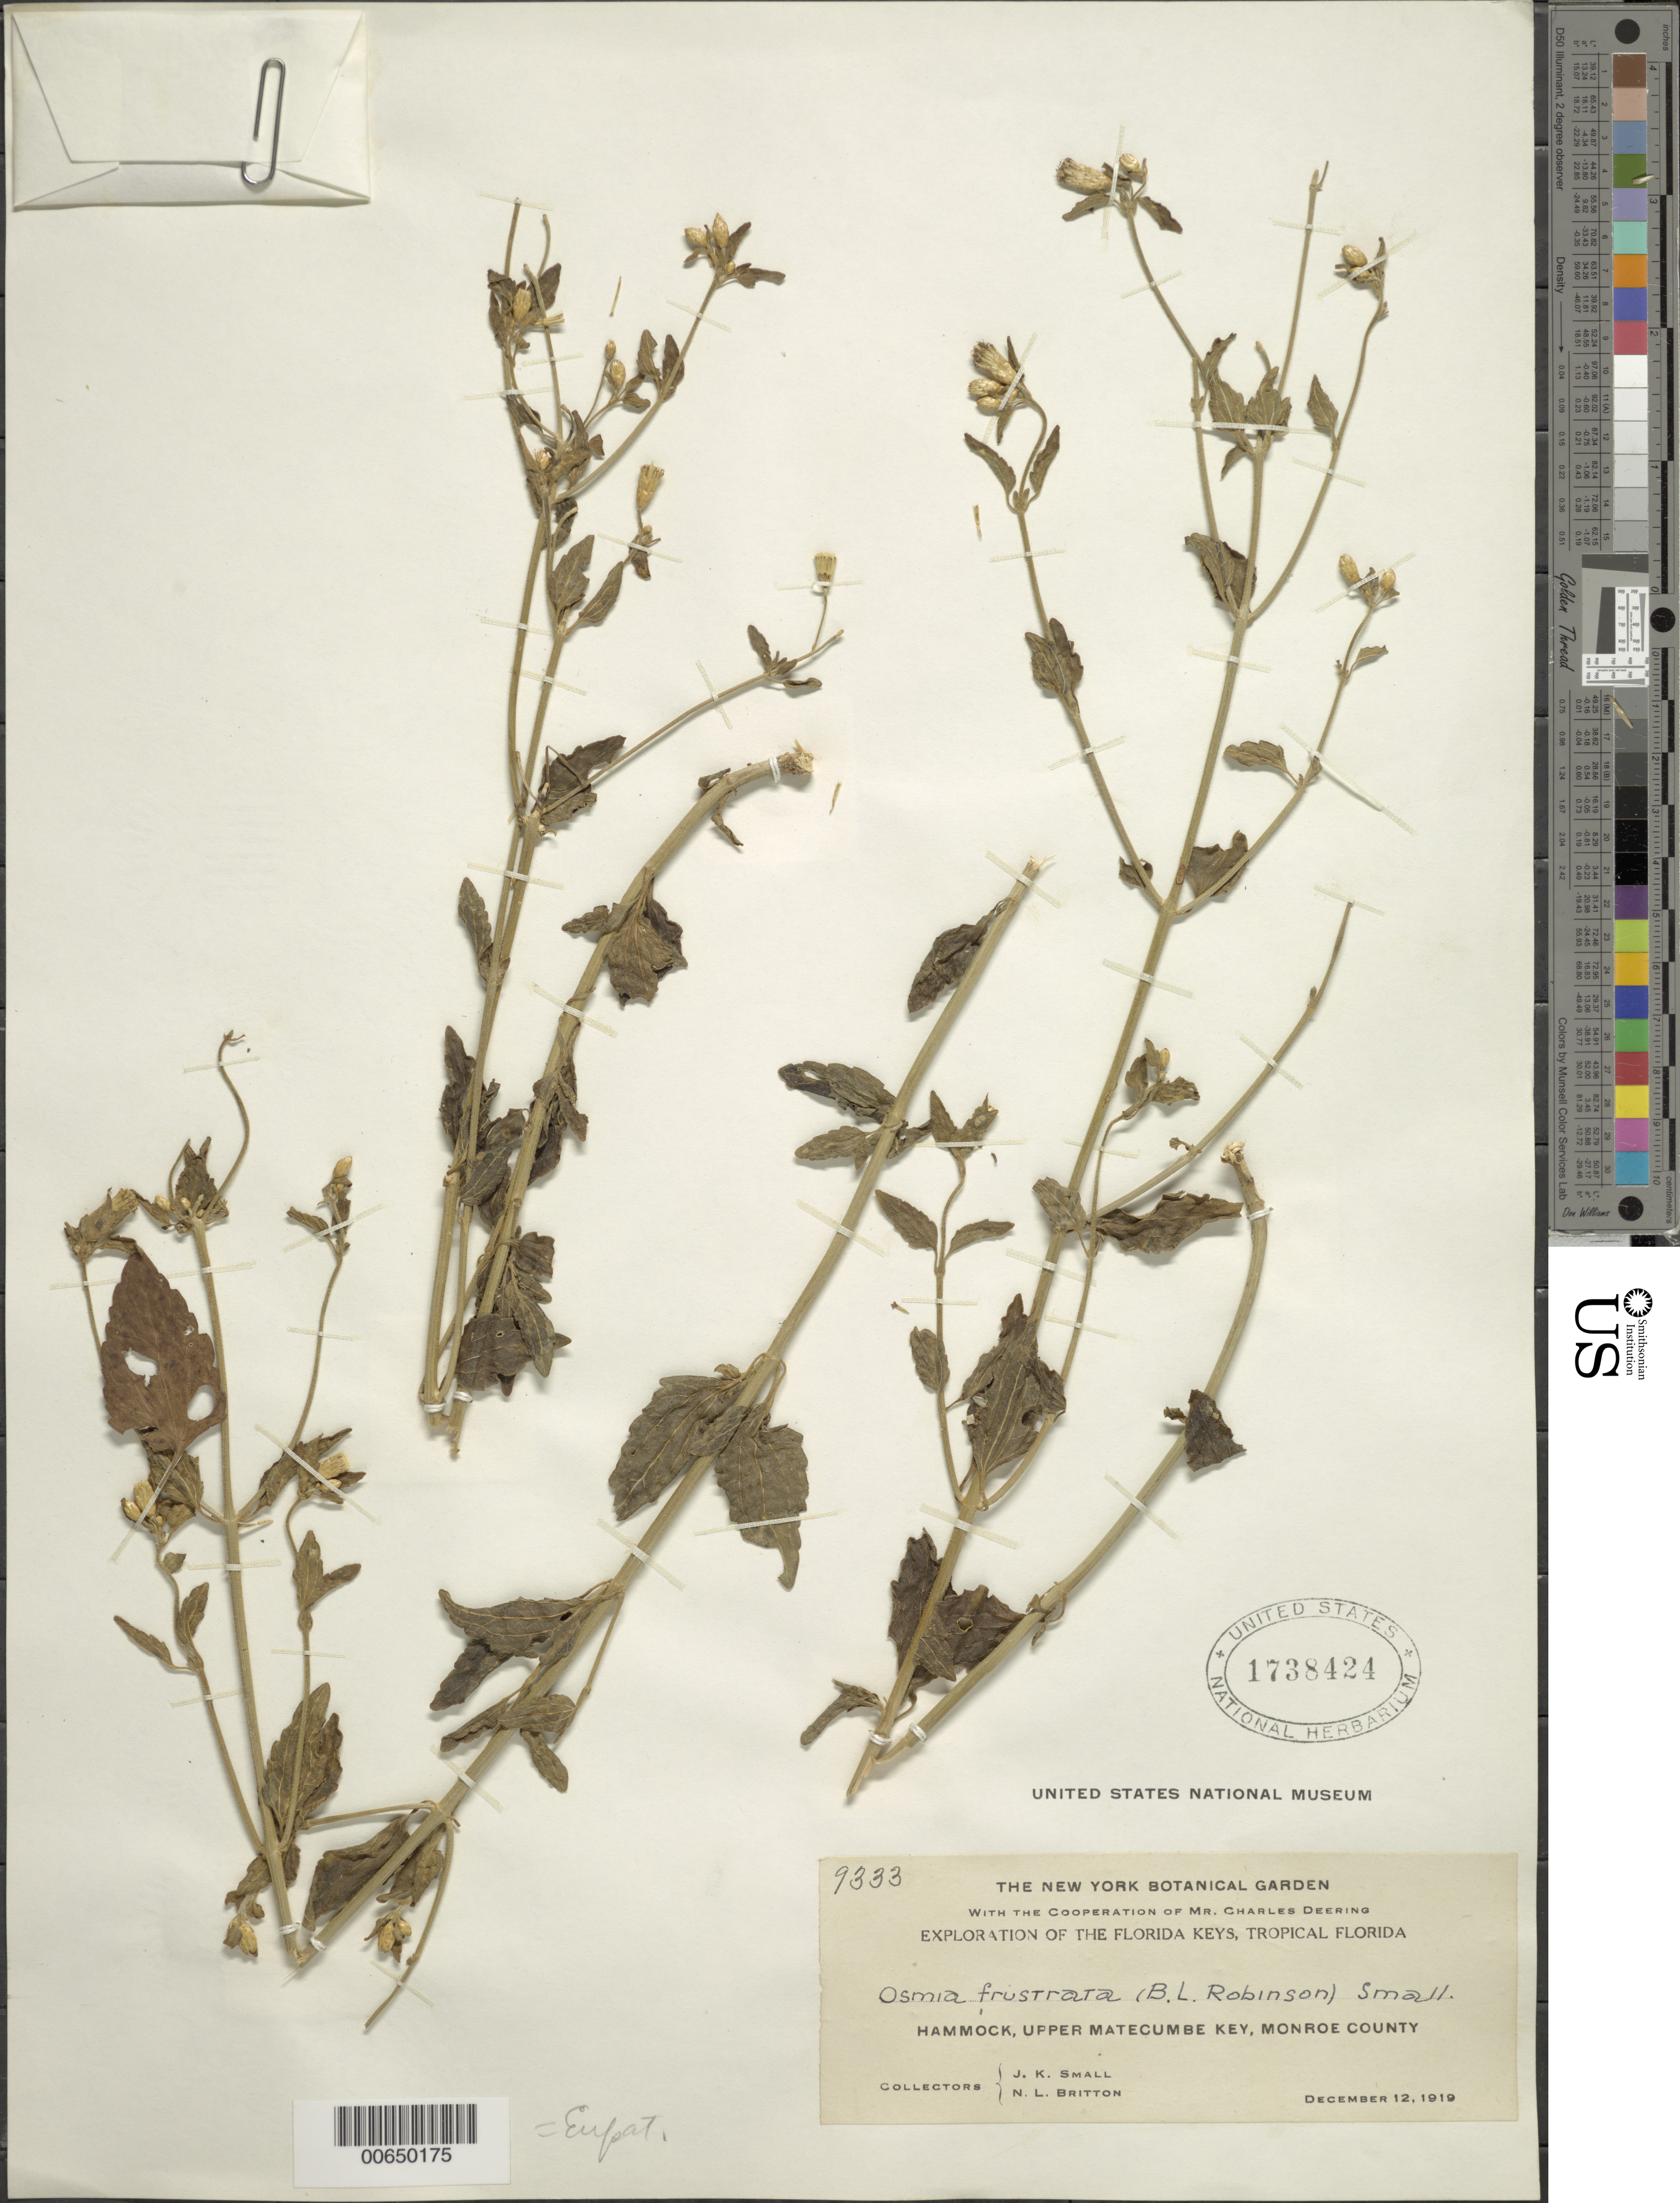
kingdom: Plantae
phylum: Tracheophyta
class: Magnoliopsida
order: Asterales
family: Asteraceae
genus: Chromolaena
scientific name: Chromolaena frustrata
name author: (B.L. Rob.) R.M. King & H. Rob.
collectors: J. K. Small & N. Britton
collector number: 9333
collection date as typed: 12 Dec 1919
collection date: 1919-12-12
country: United States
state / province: Florida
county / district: Monroe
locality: Hammock, Upper Matecumbe Key.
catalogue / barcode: US 1738424